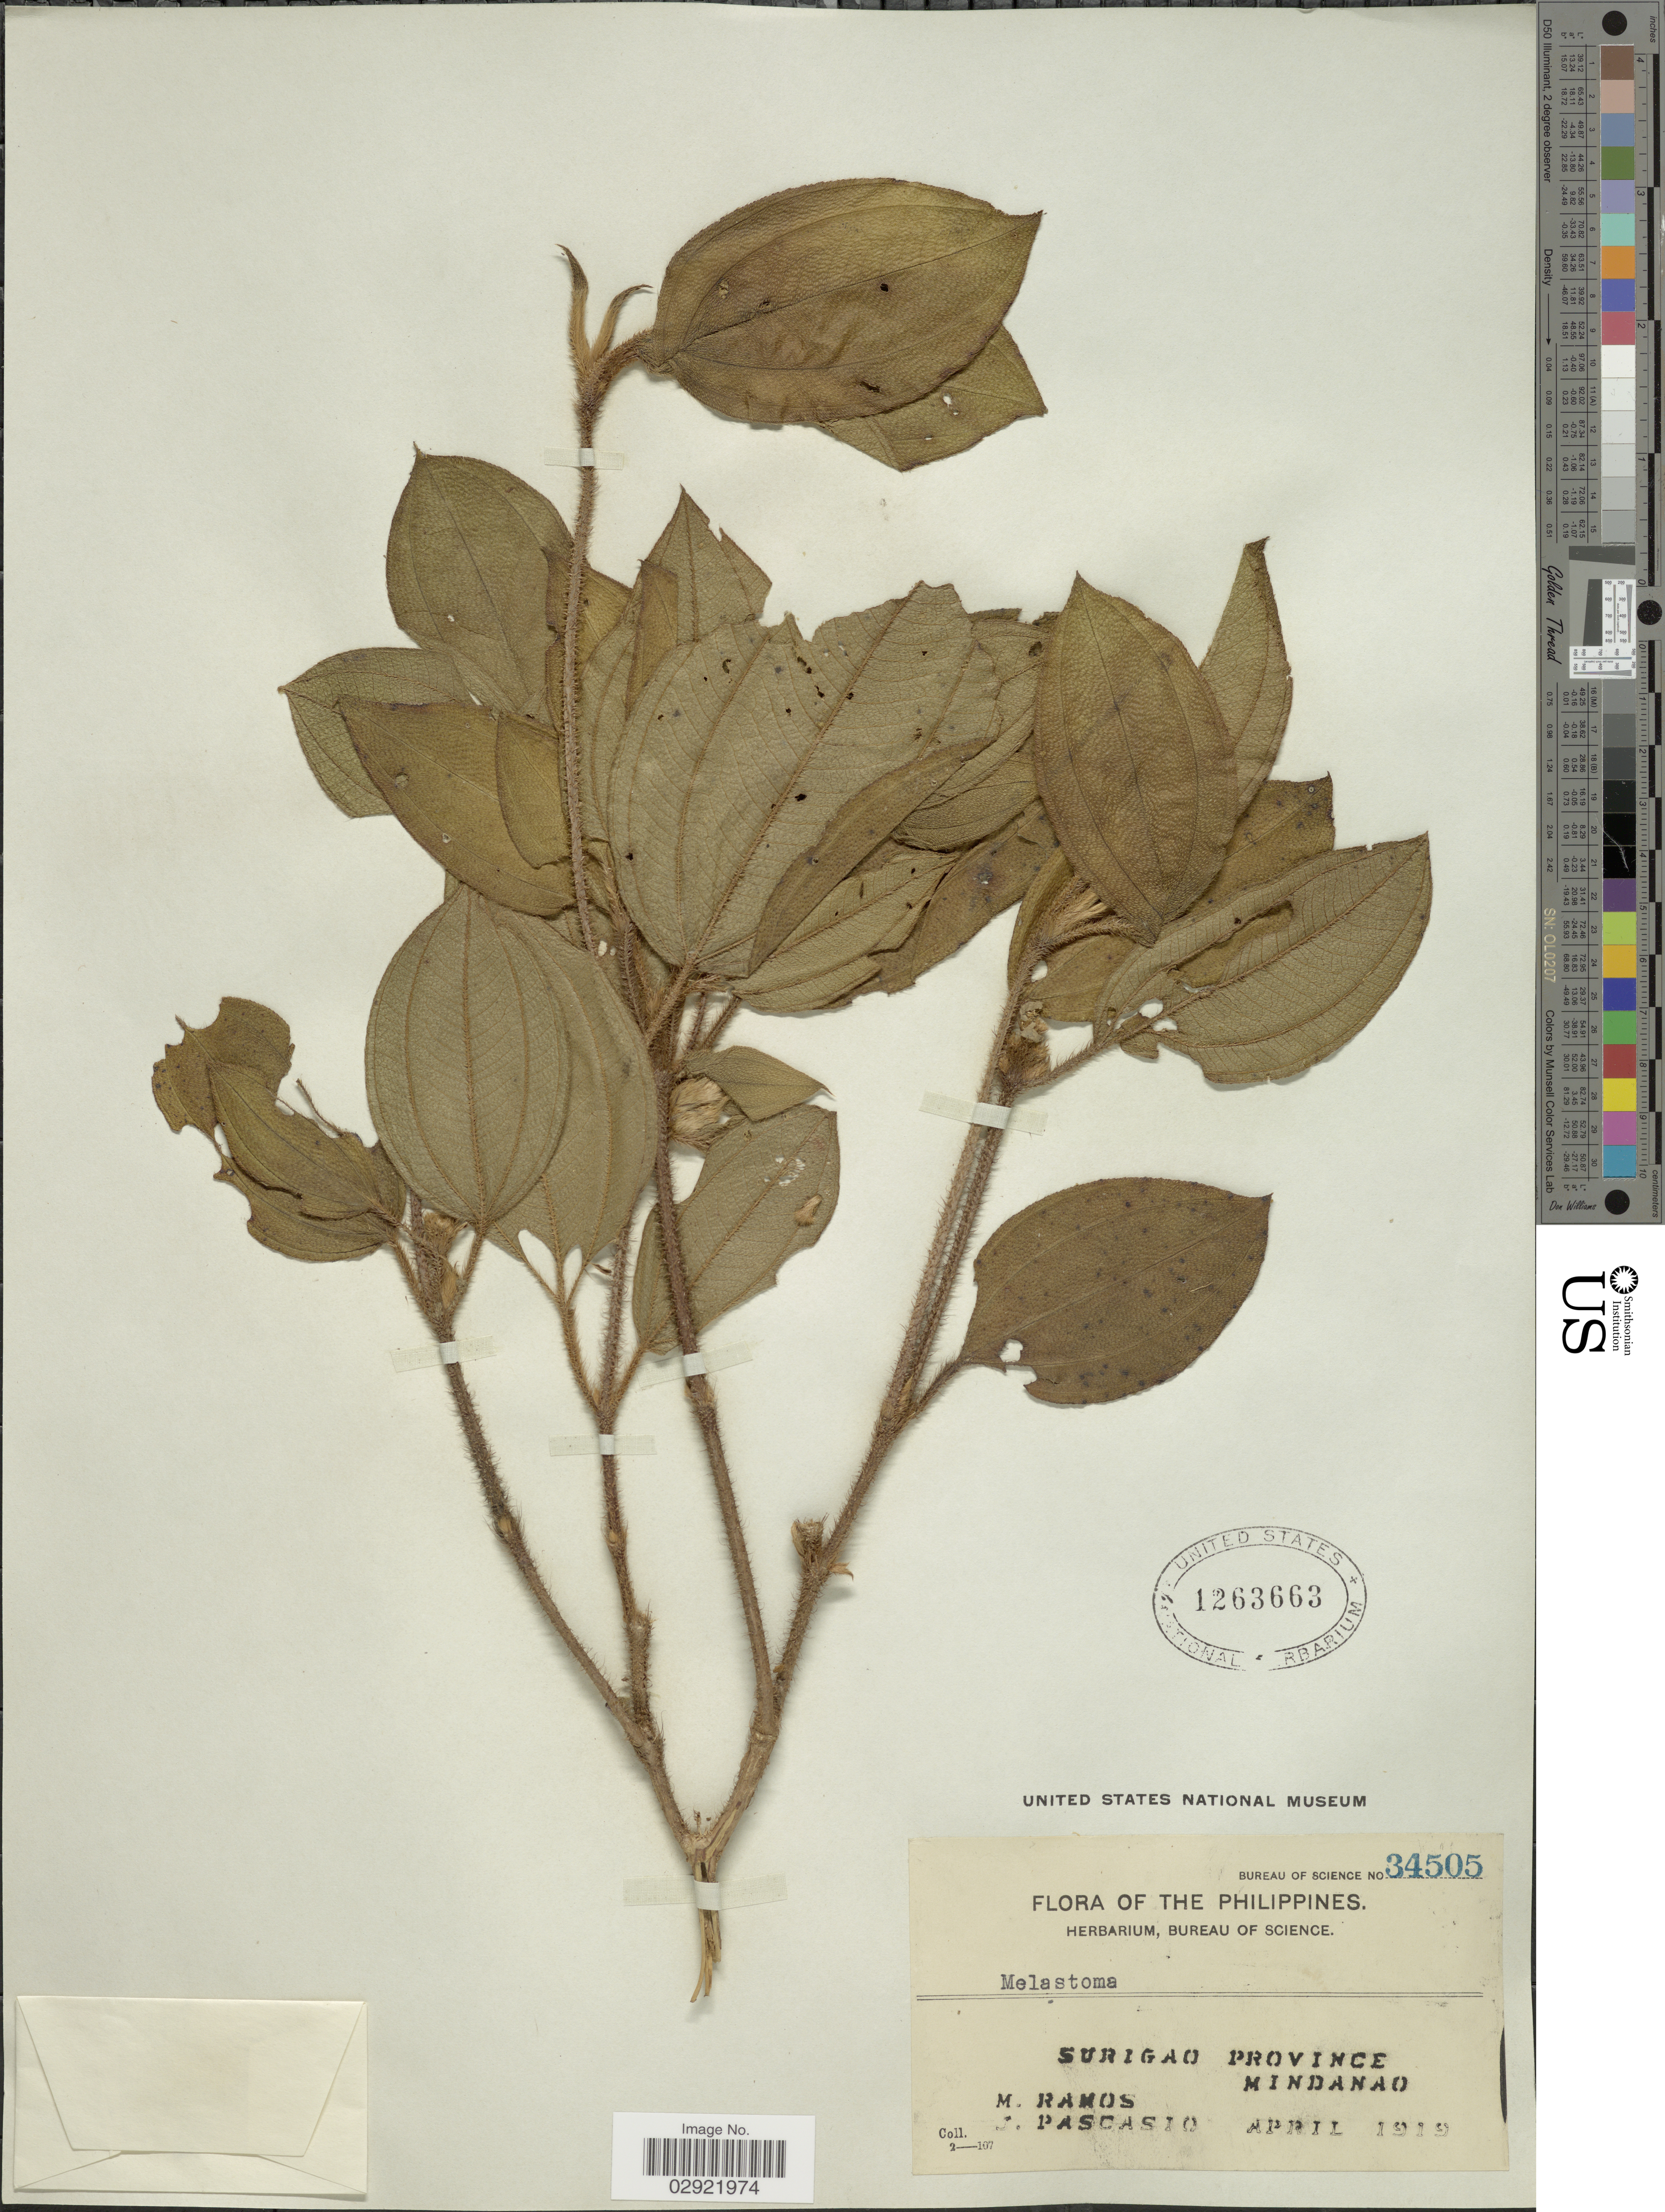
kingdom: Plantae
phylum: Tracheophyta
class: Magnoliopsida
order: Myrtales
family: Melastomataceae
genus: Melastoma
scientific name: Melastoma sp.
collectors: M. Ramos & J. Pascasio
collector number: Bureau of Science 34505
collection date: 1919-04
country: Philippines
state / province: Caraga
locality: Surigao Province, Mindanao.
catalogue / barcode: US 1263663